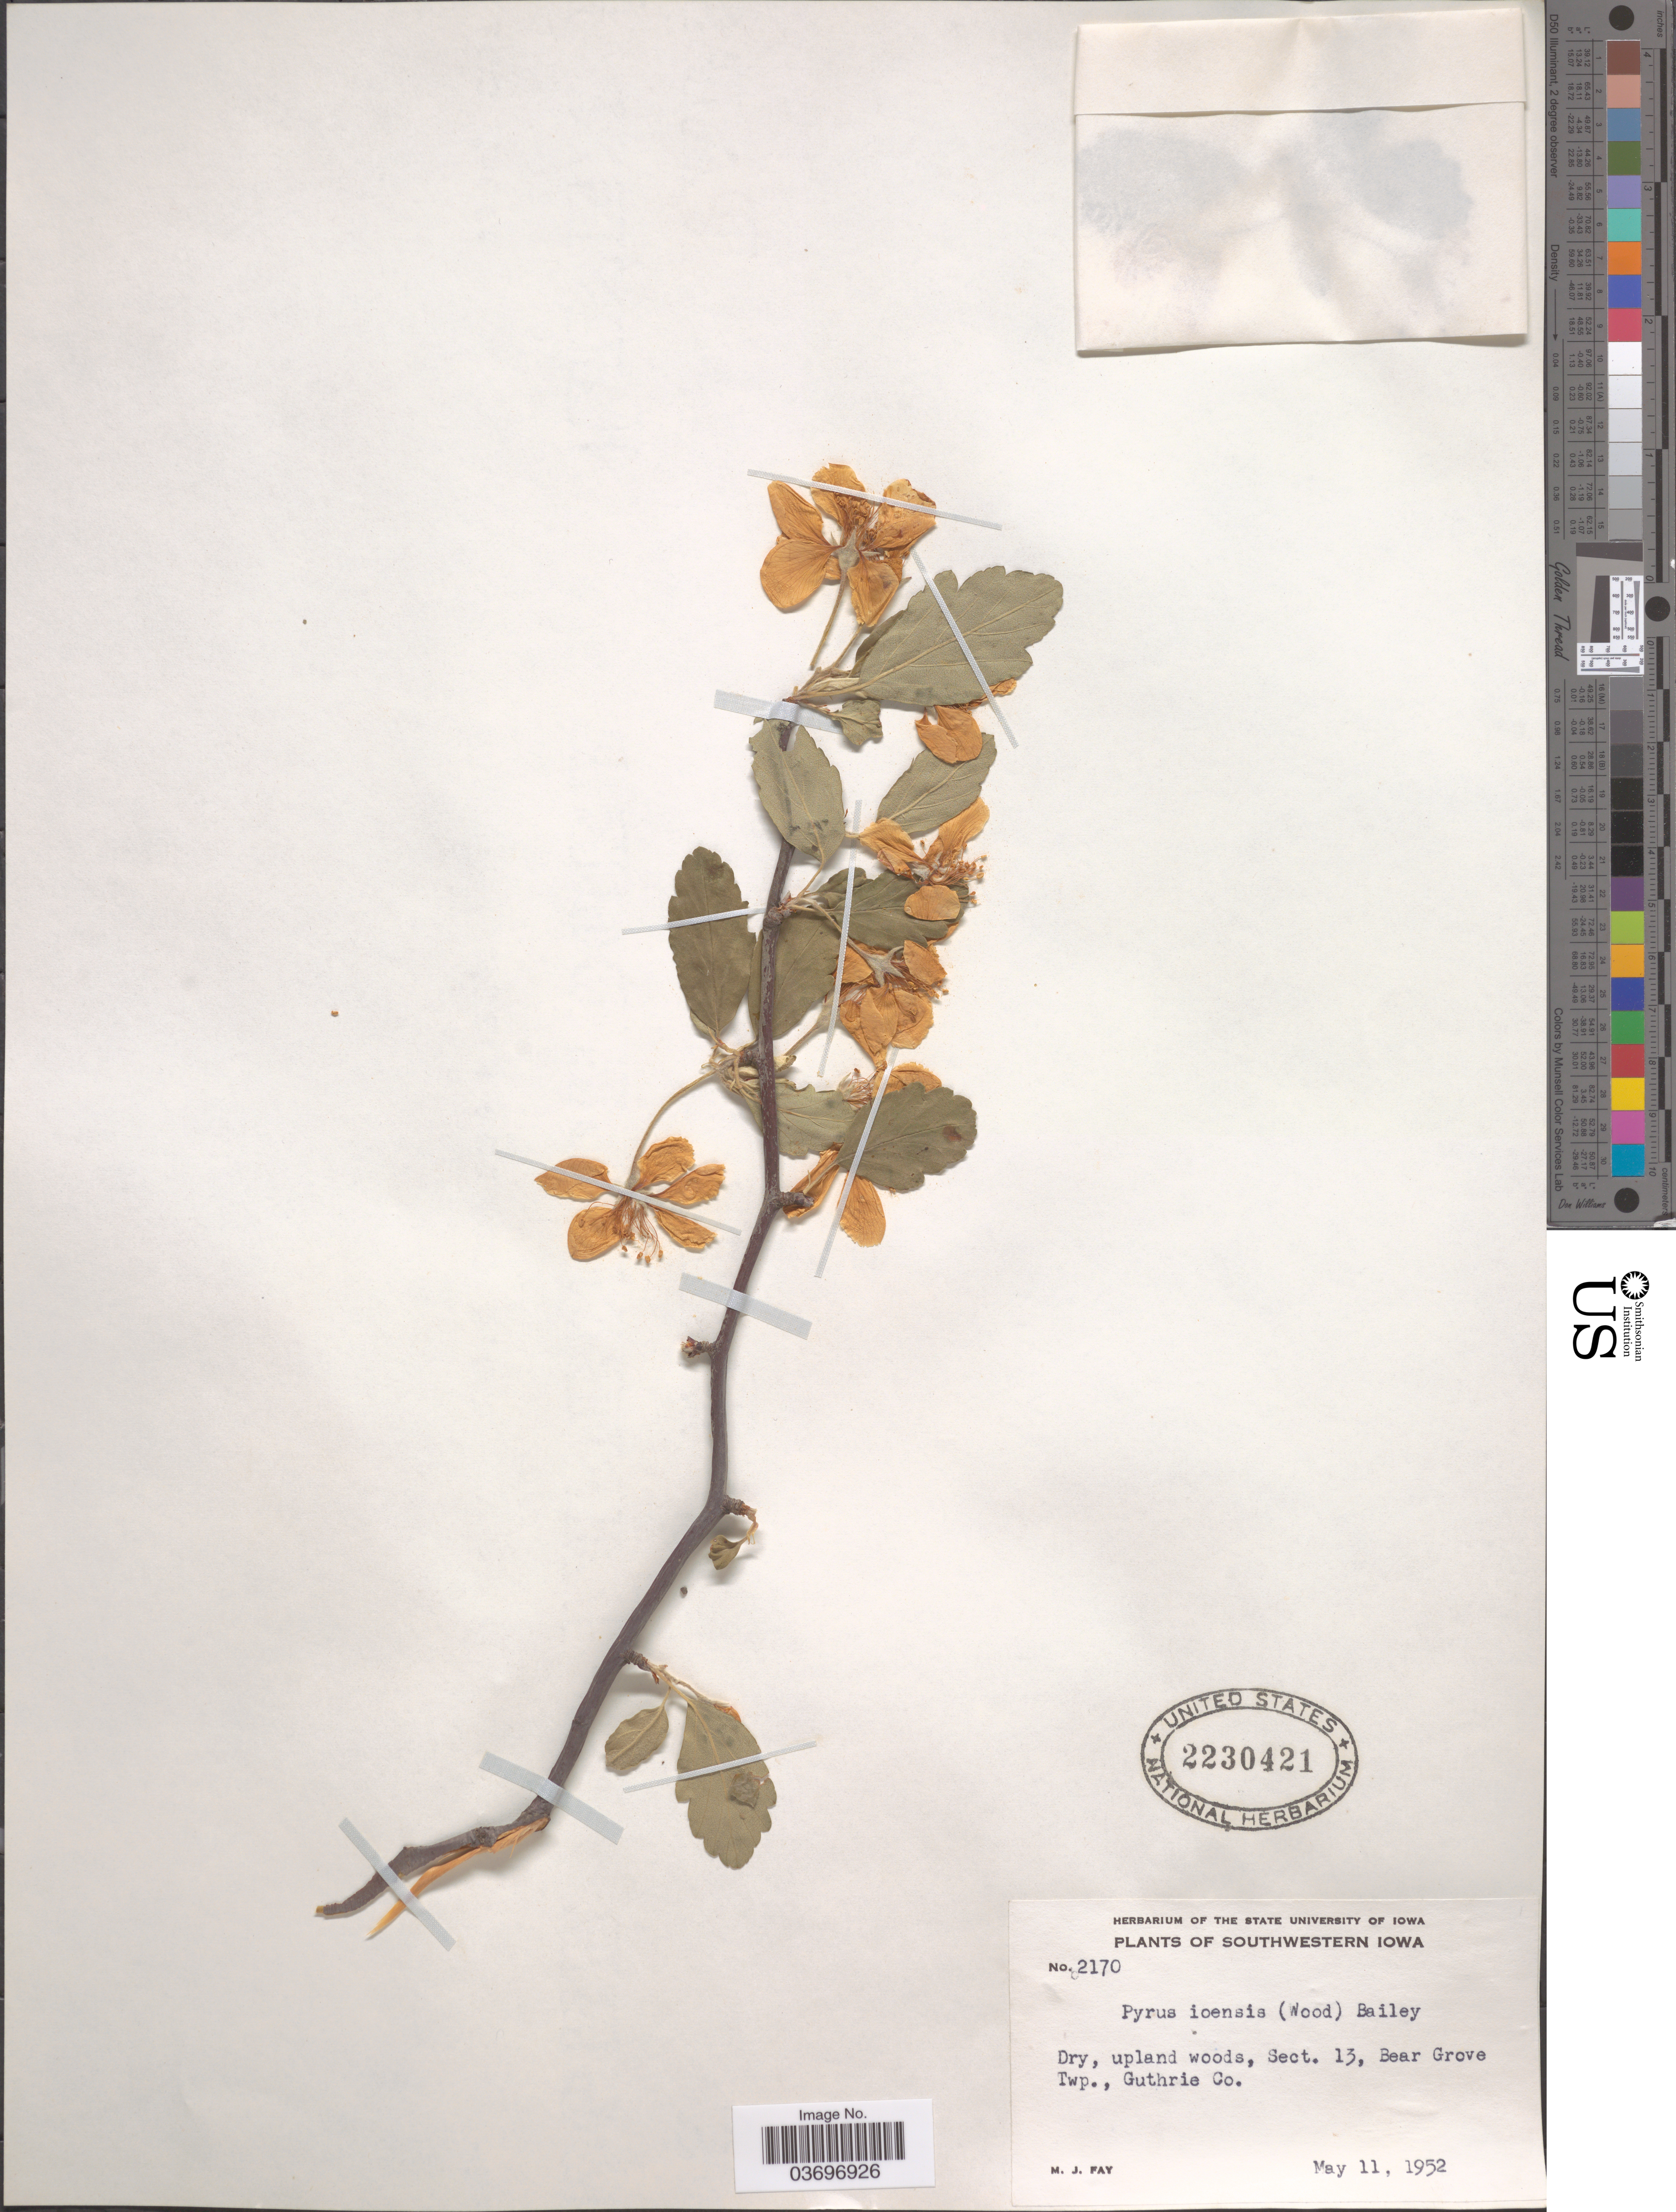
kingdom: Plantae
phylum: Tracheophyta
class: Magnoliopsida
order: Rosales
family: Rosaceae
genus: Malus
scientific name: Malus ioensis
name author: (Alph. Wood) Britton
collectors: M. Fay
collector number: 2170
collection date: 1952-05-11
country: United States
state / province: Iowa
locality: Southwestern Iowa. Dry, upland woods, Sect. 13, Bear Grove Twp., Guthrie Co.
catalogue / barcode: US 2230421